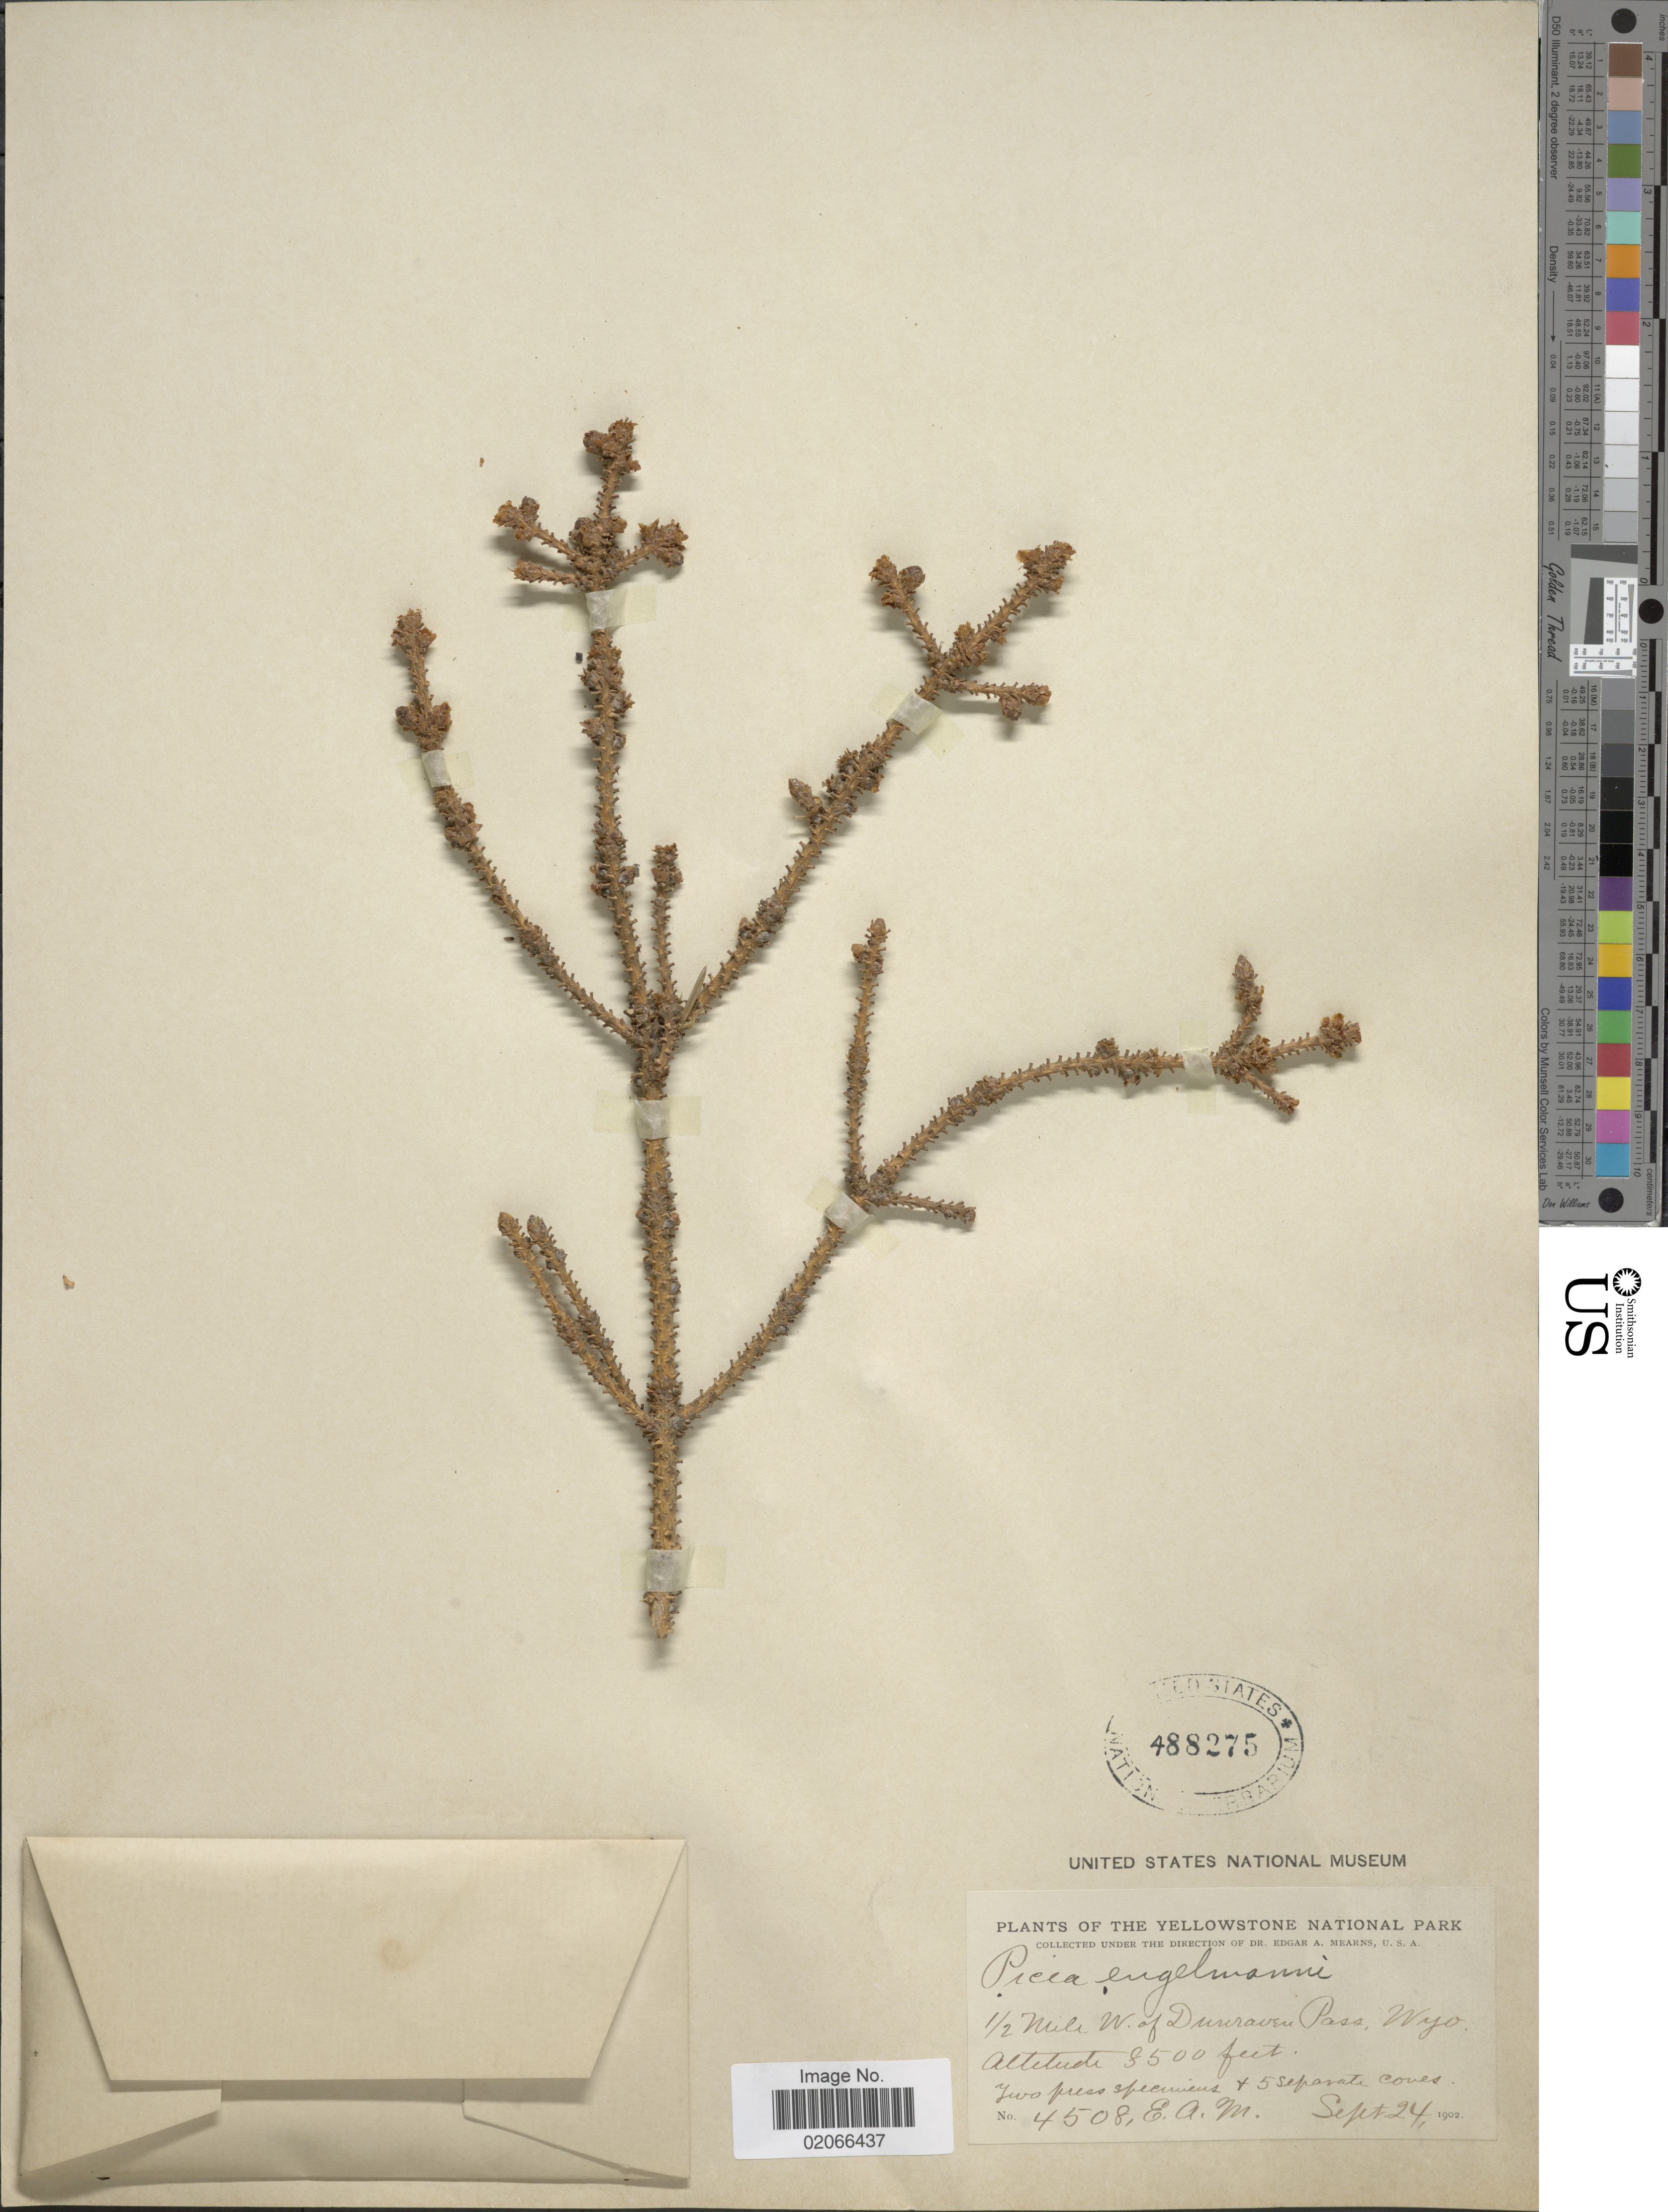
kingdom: Plantae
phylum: Tracheophyta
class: Pinopsida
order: Pinales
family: Pinaceae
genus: Picea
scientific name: Picea engelmannii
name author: Parry ex Engelm.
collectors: E. A. Mearns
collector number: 4508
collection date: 1902-09-24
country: United States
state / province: Wyoming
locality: Yellowstone National Park, 1/2 mile w. of Dunraven Pass.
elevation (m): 2591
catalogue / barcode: US 488275